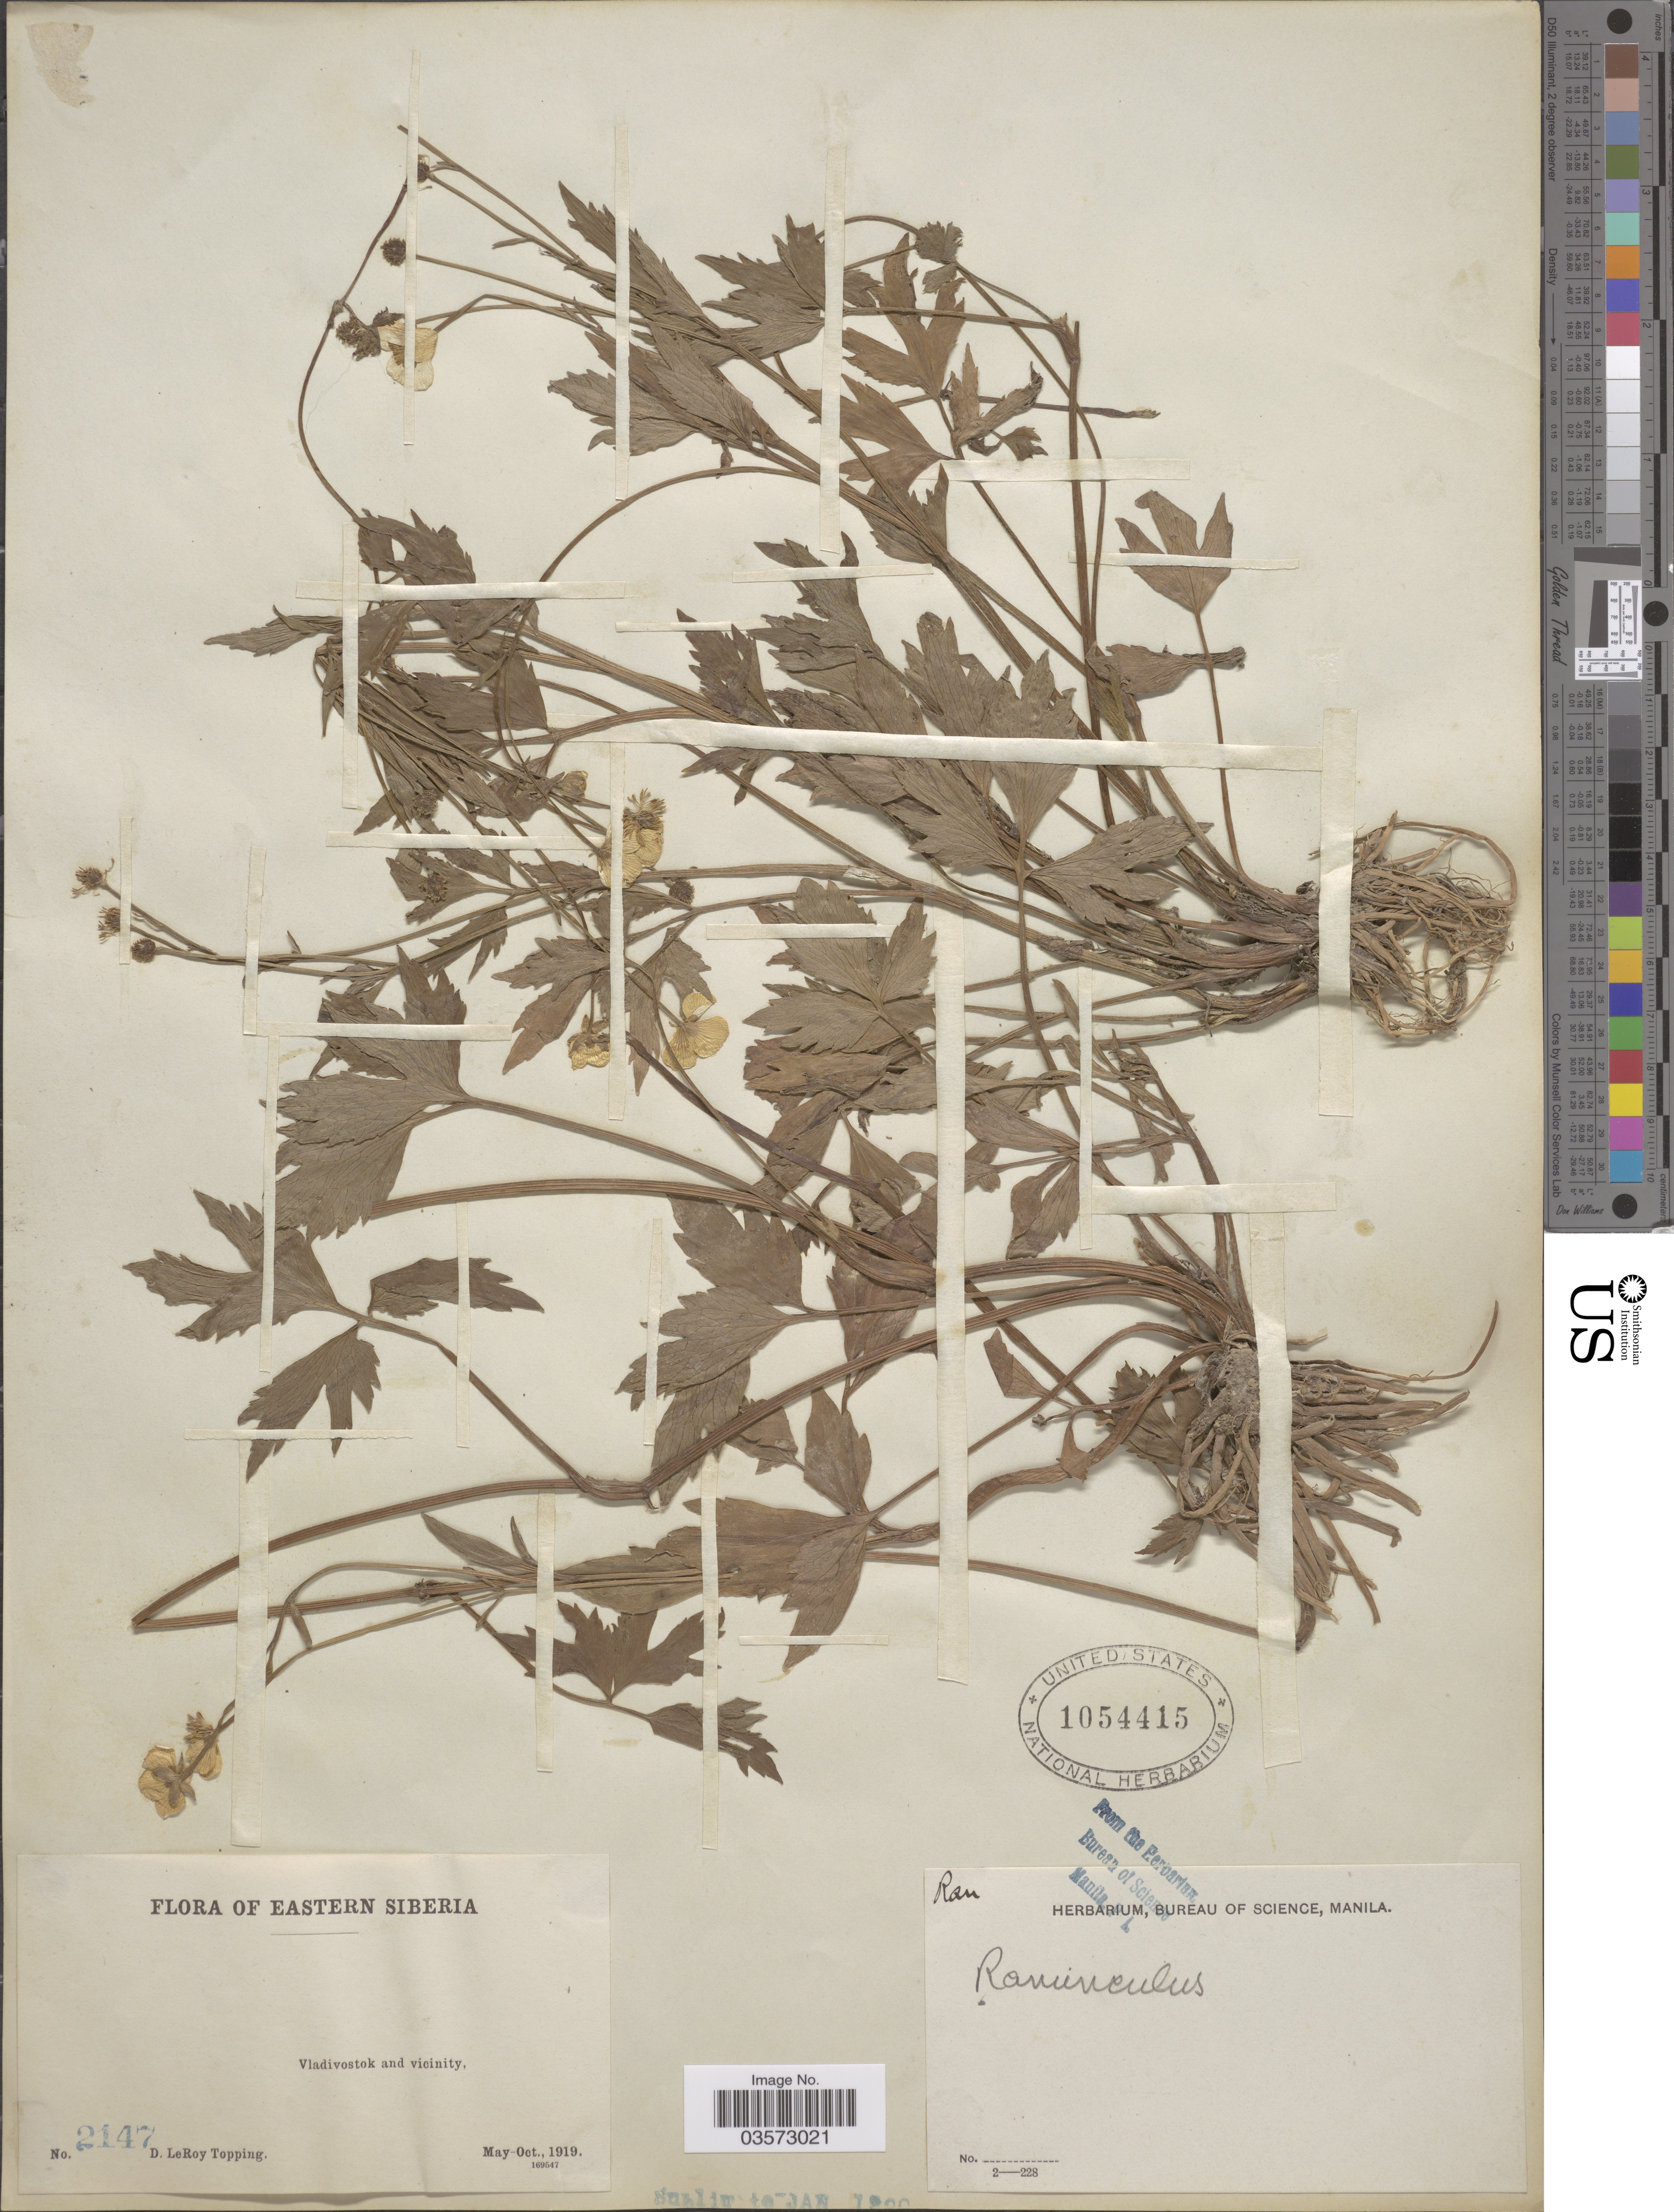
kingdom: Plantae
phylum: Tracheophyta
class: Magnoliopsida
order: Ranunculales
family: Ranunculaceae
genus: Ranunculus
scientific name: Ranunculus sp.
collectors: D. L. Topping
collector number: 2147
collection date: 1919-05/1919-10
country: Russian Federation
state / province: Primorsky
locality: Eastern Siberia. Vladivostok and vicinity.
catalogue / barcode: US 1054415